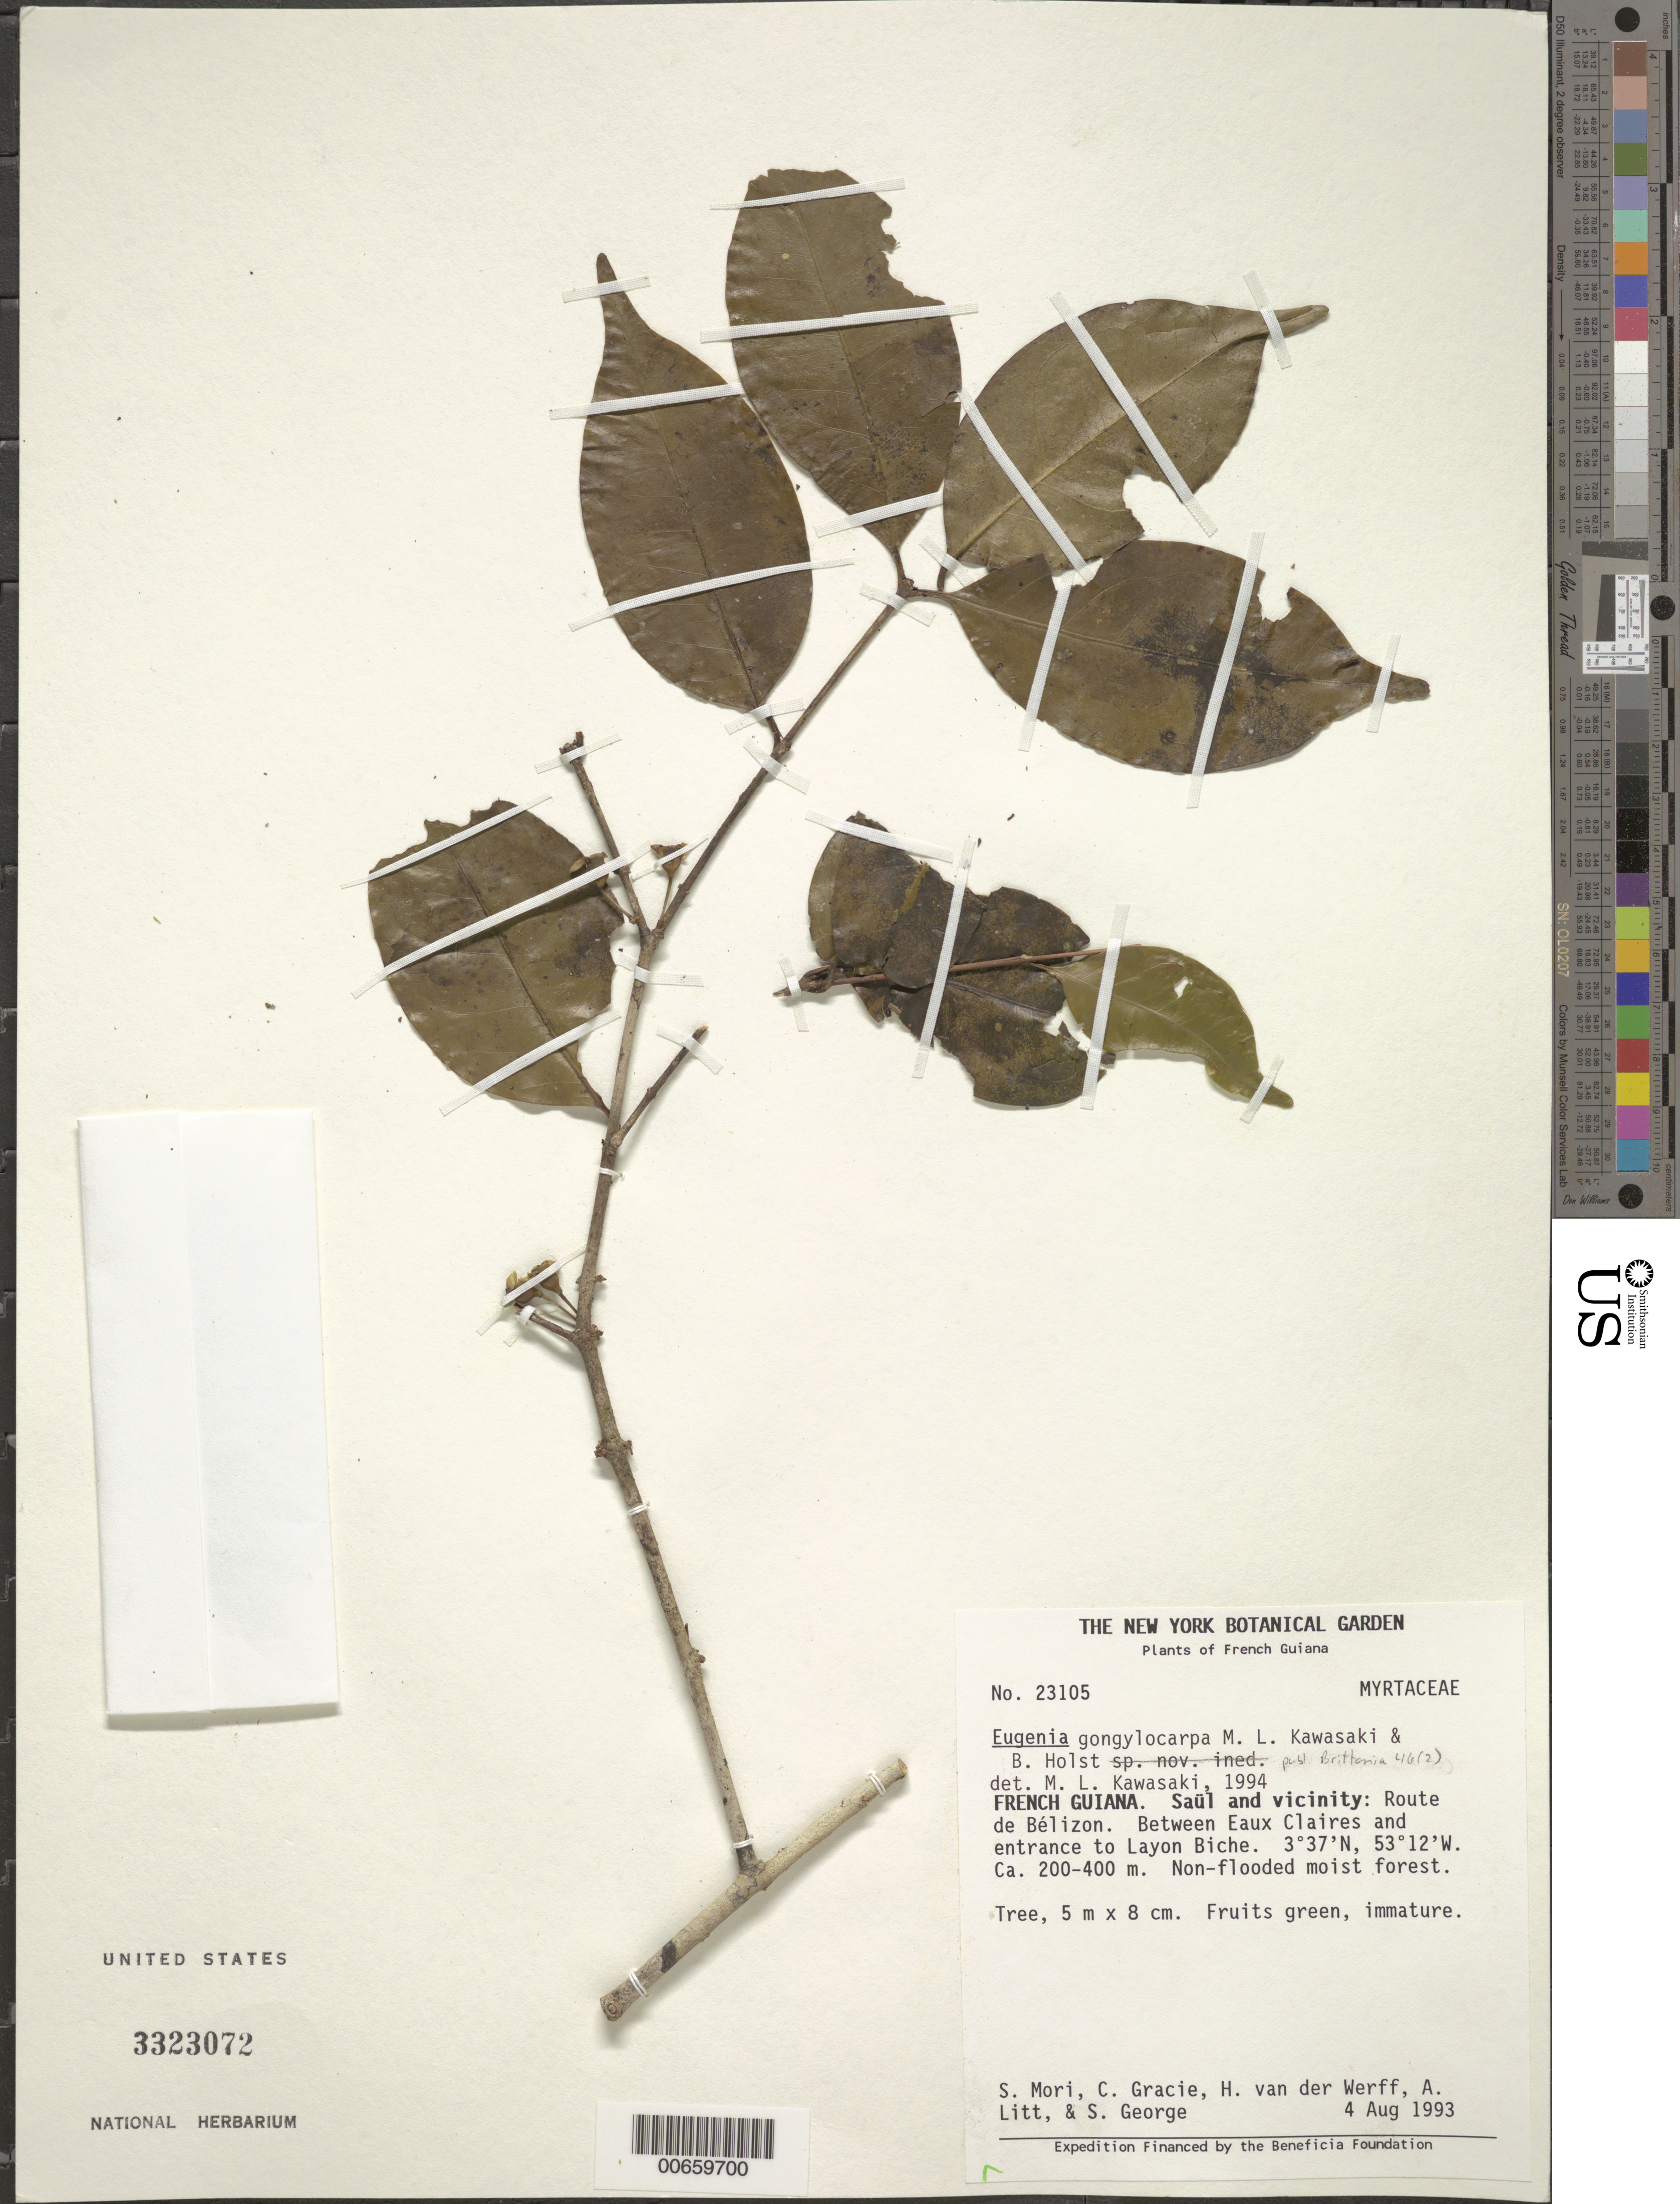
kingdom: Plantae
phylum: Tracheophyta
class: Magnoliopsida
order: Myrtales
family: Myrtaceae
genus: Eugenia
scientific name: Eugenia gongylocarpa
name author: M.L. Kawas. & B. Holst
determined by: Kawasaki, María L.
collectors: S. Mori, C. A. Gracie, H. van der Werff, A. Litt & S. George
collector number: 23105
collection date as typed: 4-Aug-93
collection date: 1993-08-04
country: French Guiana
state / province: Saint-Laurent-du-Maroni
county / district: Saül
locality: Saül and vic., Route de Bélizon, between Eaux Claires and entrance to Layon Biche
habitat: Non-flooded moist forest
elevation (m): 200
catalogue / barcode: US 3323072